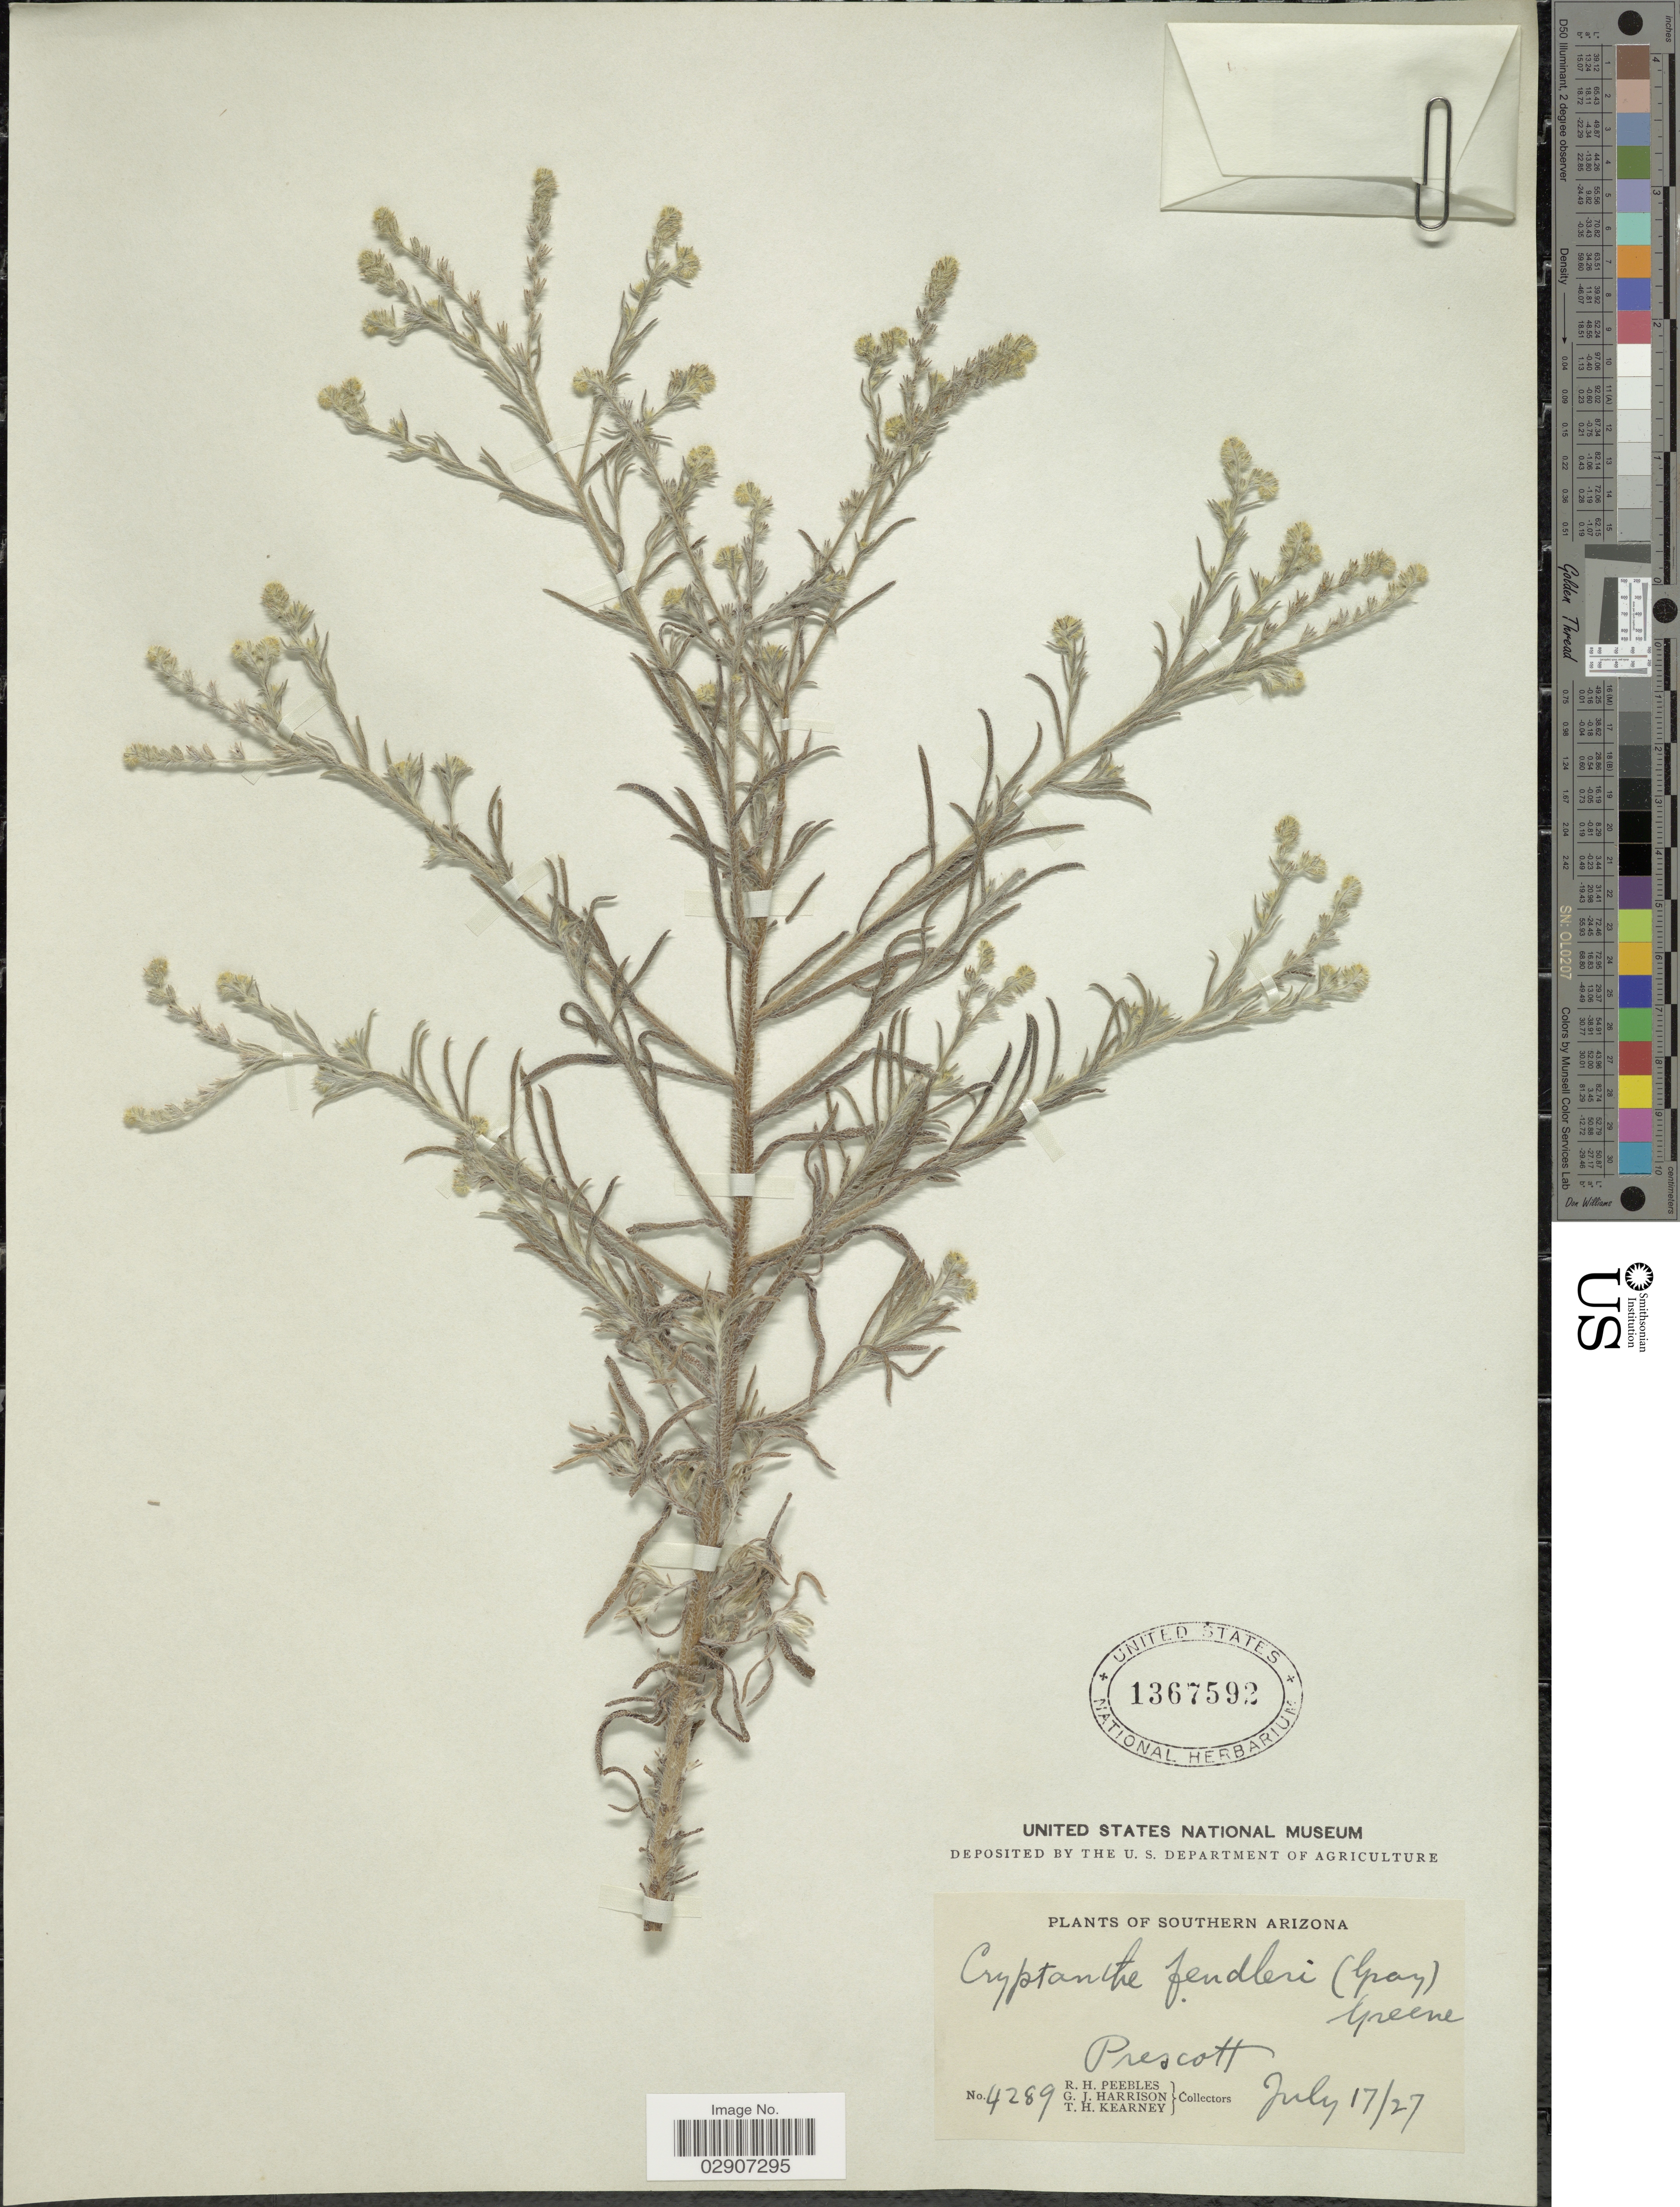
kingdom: Plantae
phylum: Tracheophyta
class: Magnoliopsida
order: Boraginales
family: Boraginaceae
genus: Cryptantha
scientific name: Cryptantha fendleri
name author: (A. Gray) Greene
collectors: R. H. Peebles, G. J. Harrison & T. H. Kearney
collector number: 4289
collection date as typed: Transcribed d/m/y: 17/7/27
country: United States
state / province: Arizona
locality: Southern Arizona, Prescott.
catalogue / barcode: US 1367592